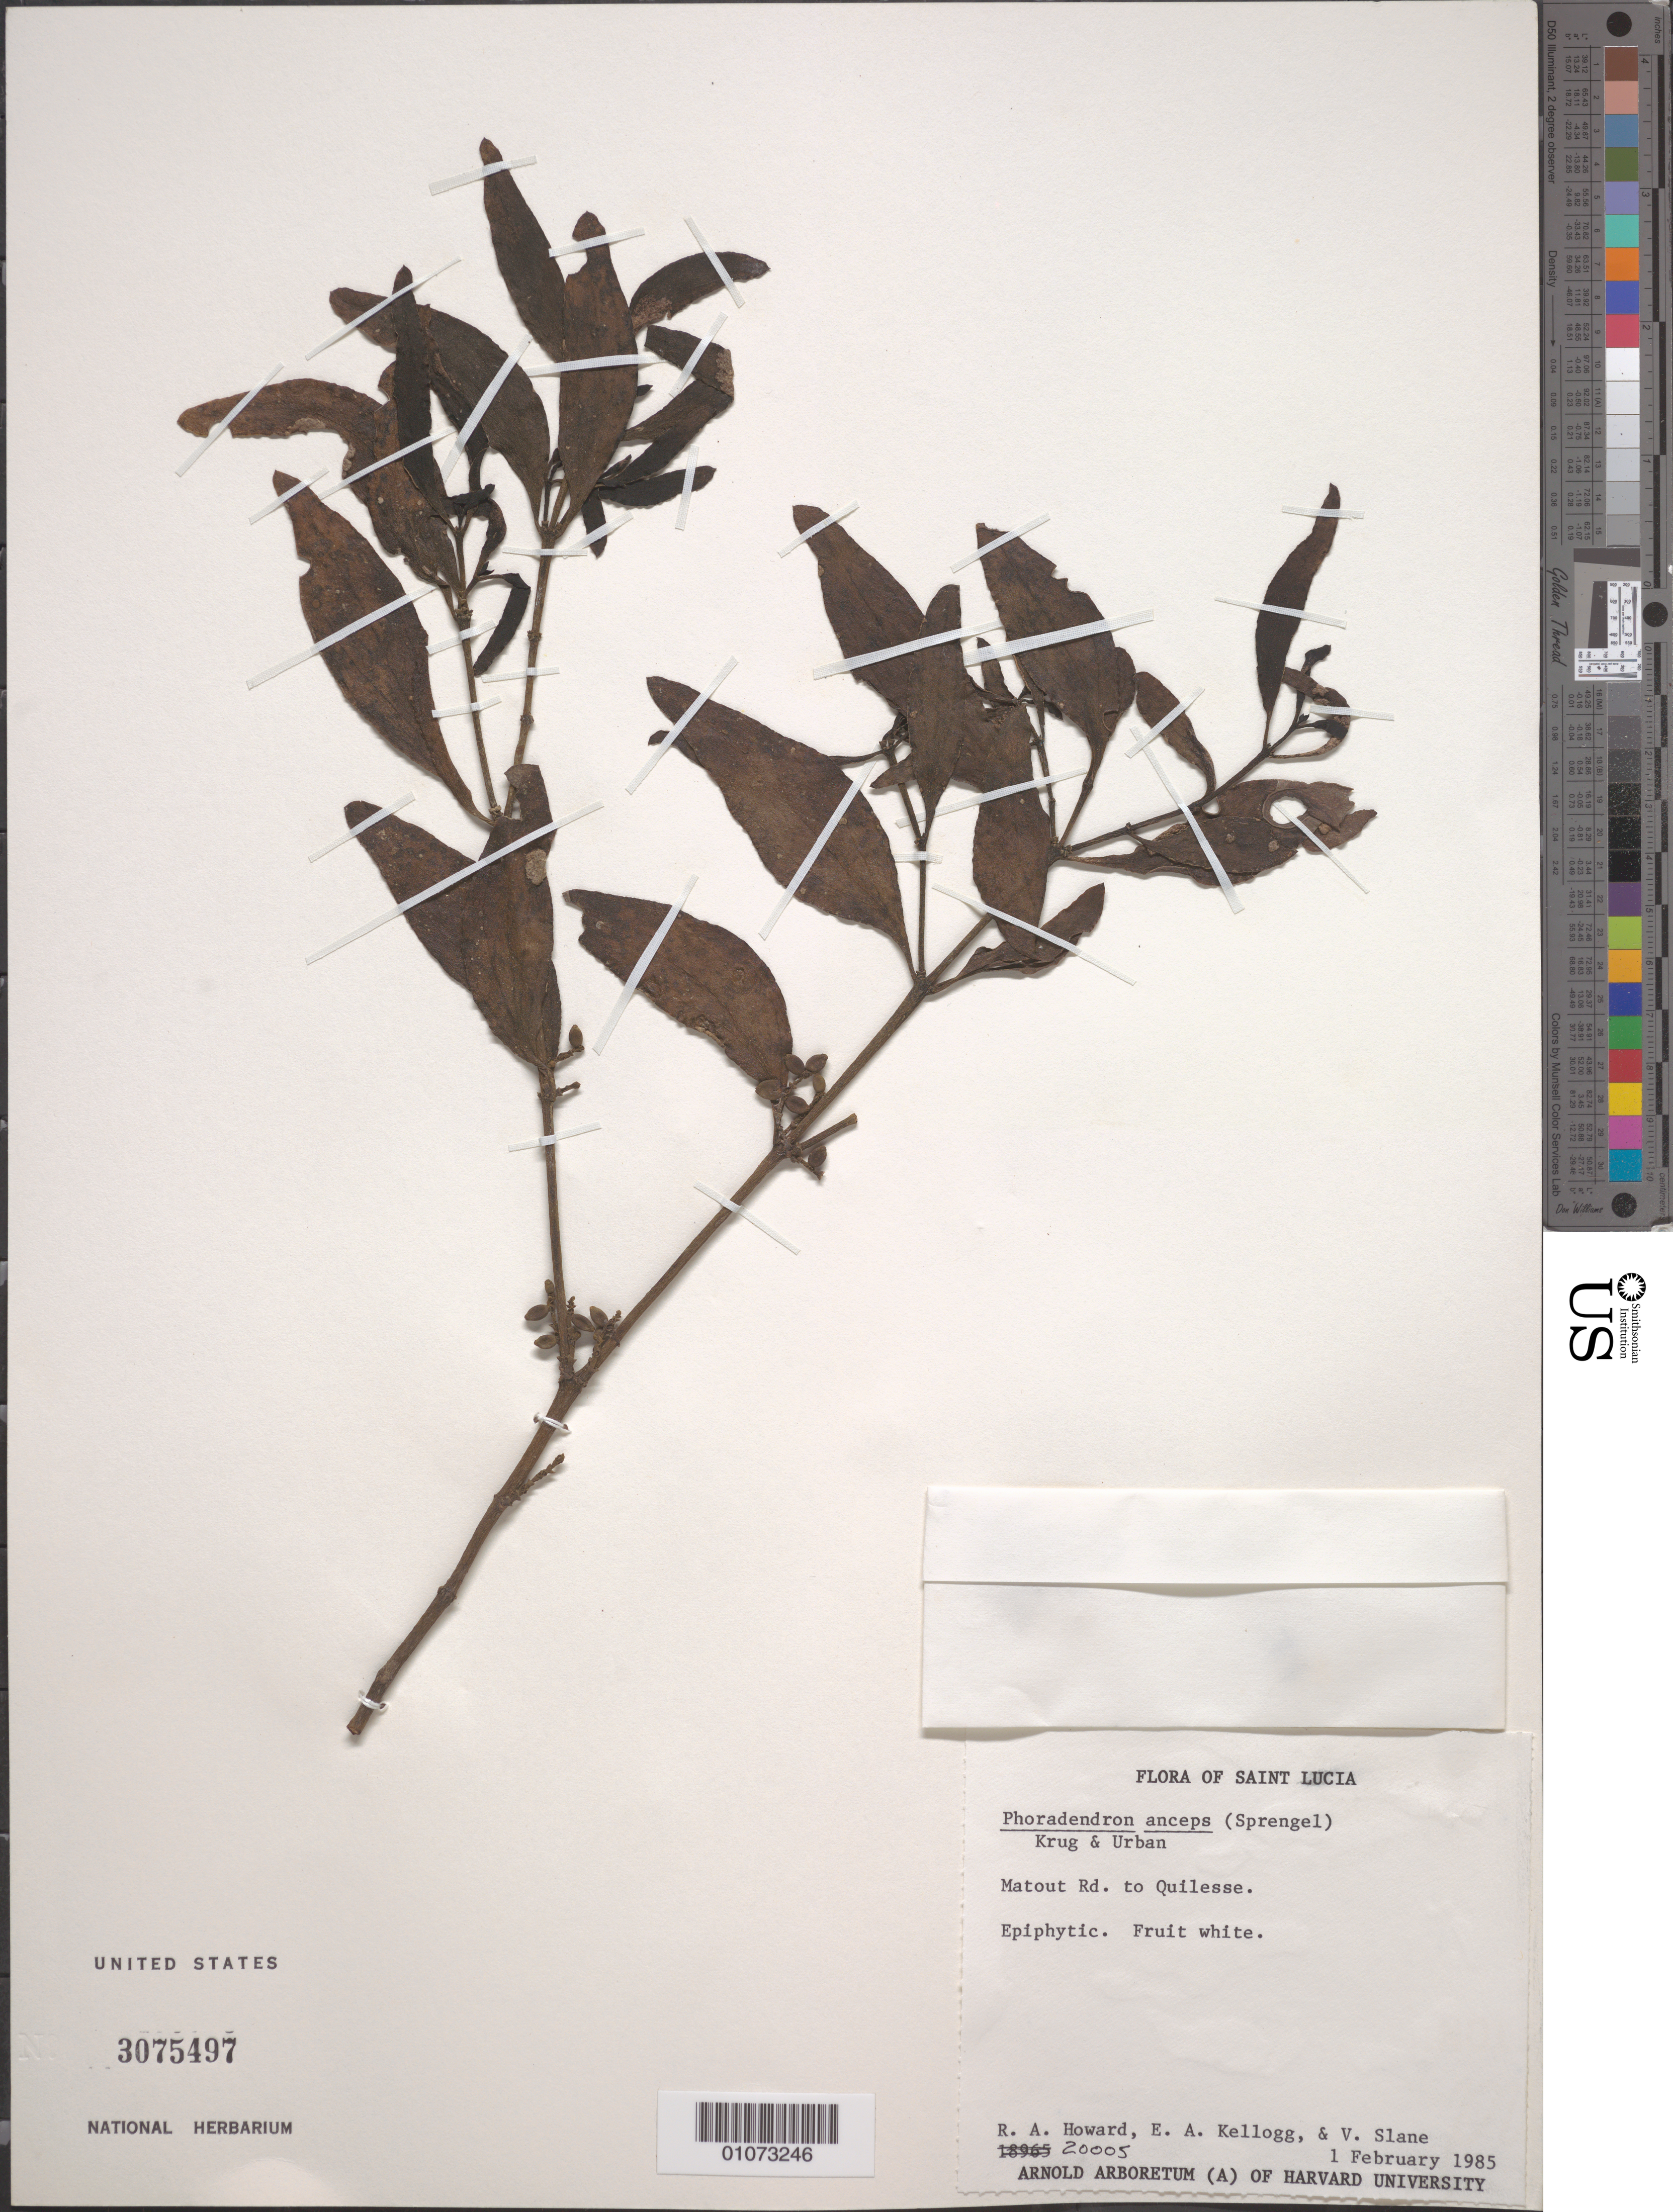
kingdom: Plantae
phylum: Tracheophyta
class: Magnoliopsida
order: Santalales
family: Viscaceae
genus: Phoradendron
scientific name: Phoradendron anceps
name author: (Spreng.) M. Gómez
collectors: R. A. Howard, E. A. Kellogg & V. Slane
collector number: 20005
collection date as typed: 01 Feb 1985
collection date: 1985-02-01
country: St. Lucia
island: St. Lucia I.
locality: Matout Rd. to Quilesse.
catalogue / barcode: US 3075497